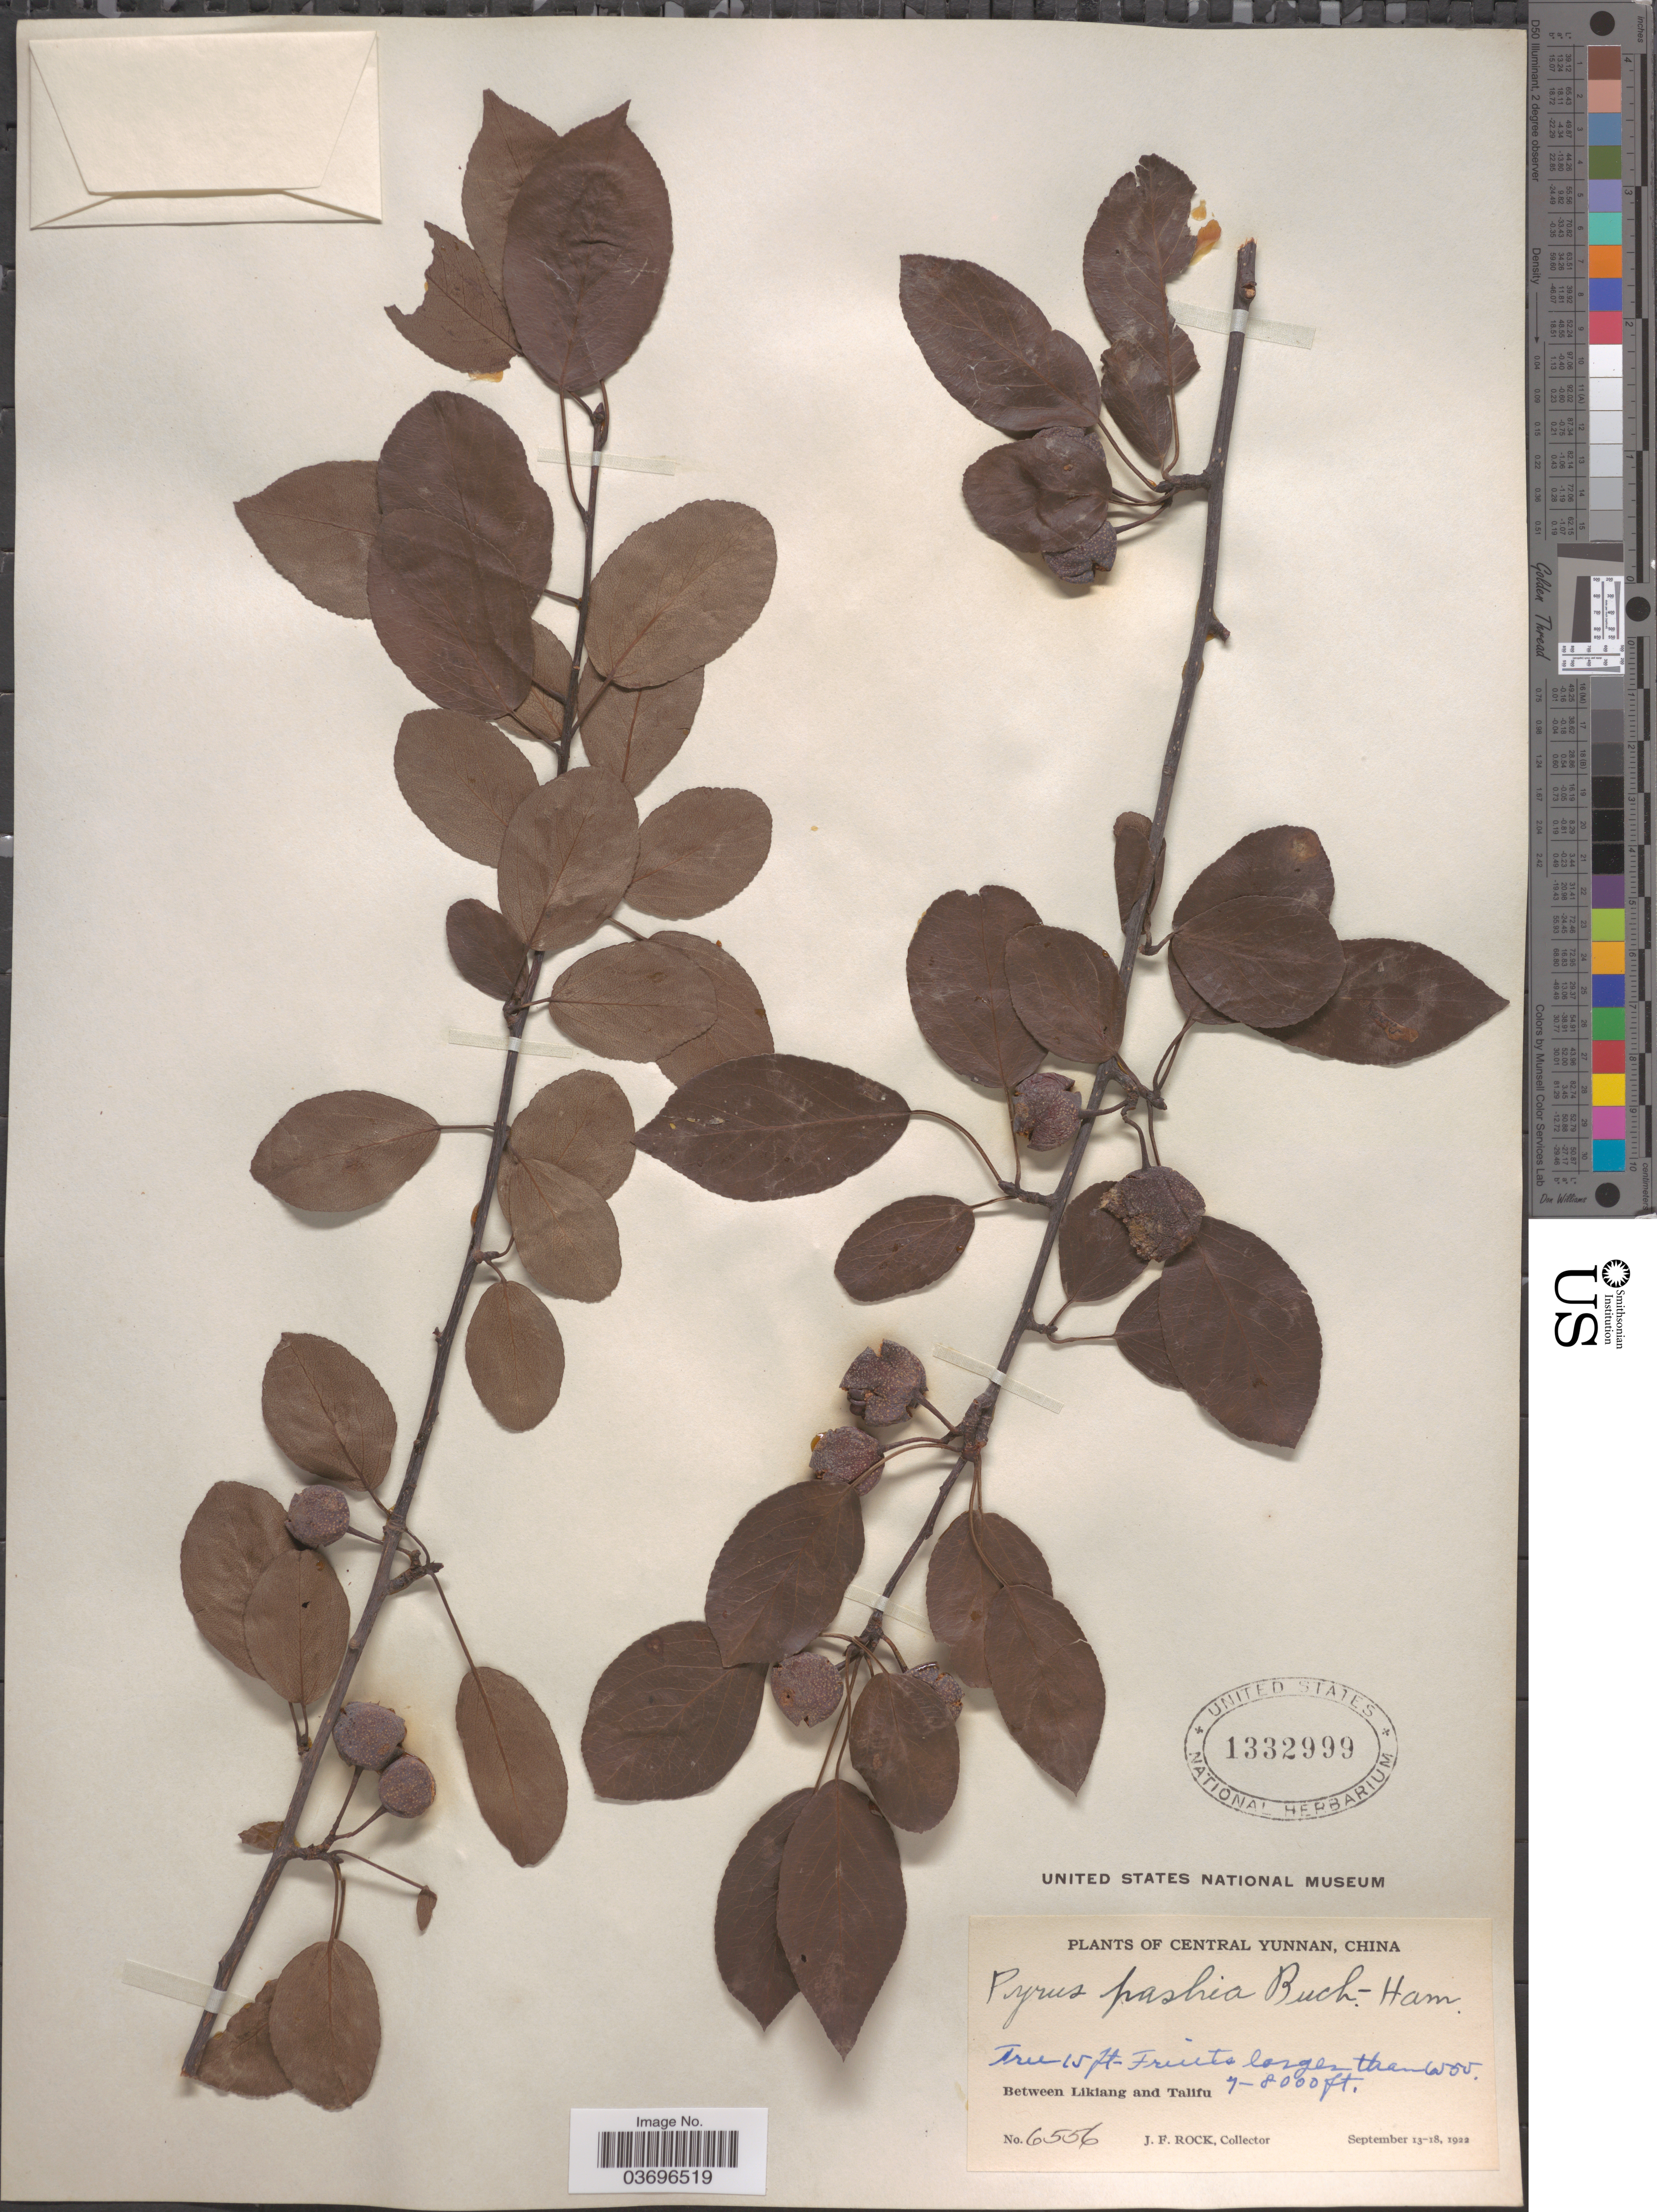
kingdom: Plantae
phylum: Tracheophyta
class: Magnoliopsida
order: Rosales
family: Rosaceae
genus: Pyrus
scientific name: Pyrus pashia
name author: Buch.-Ham. ex D. Don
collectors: J. Rock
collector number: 6556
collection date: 1922-09-13/1922-09-18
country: China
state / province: Yunnan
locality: Central Yunnan. Between Likiang and Talifu.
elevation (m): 2134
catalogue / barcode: US 1332999